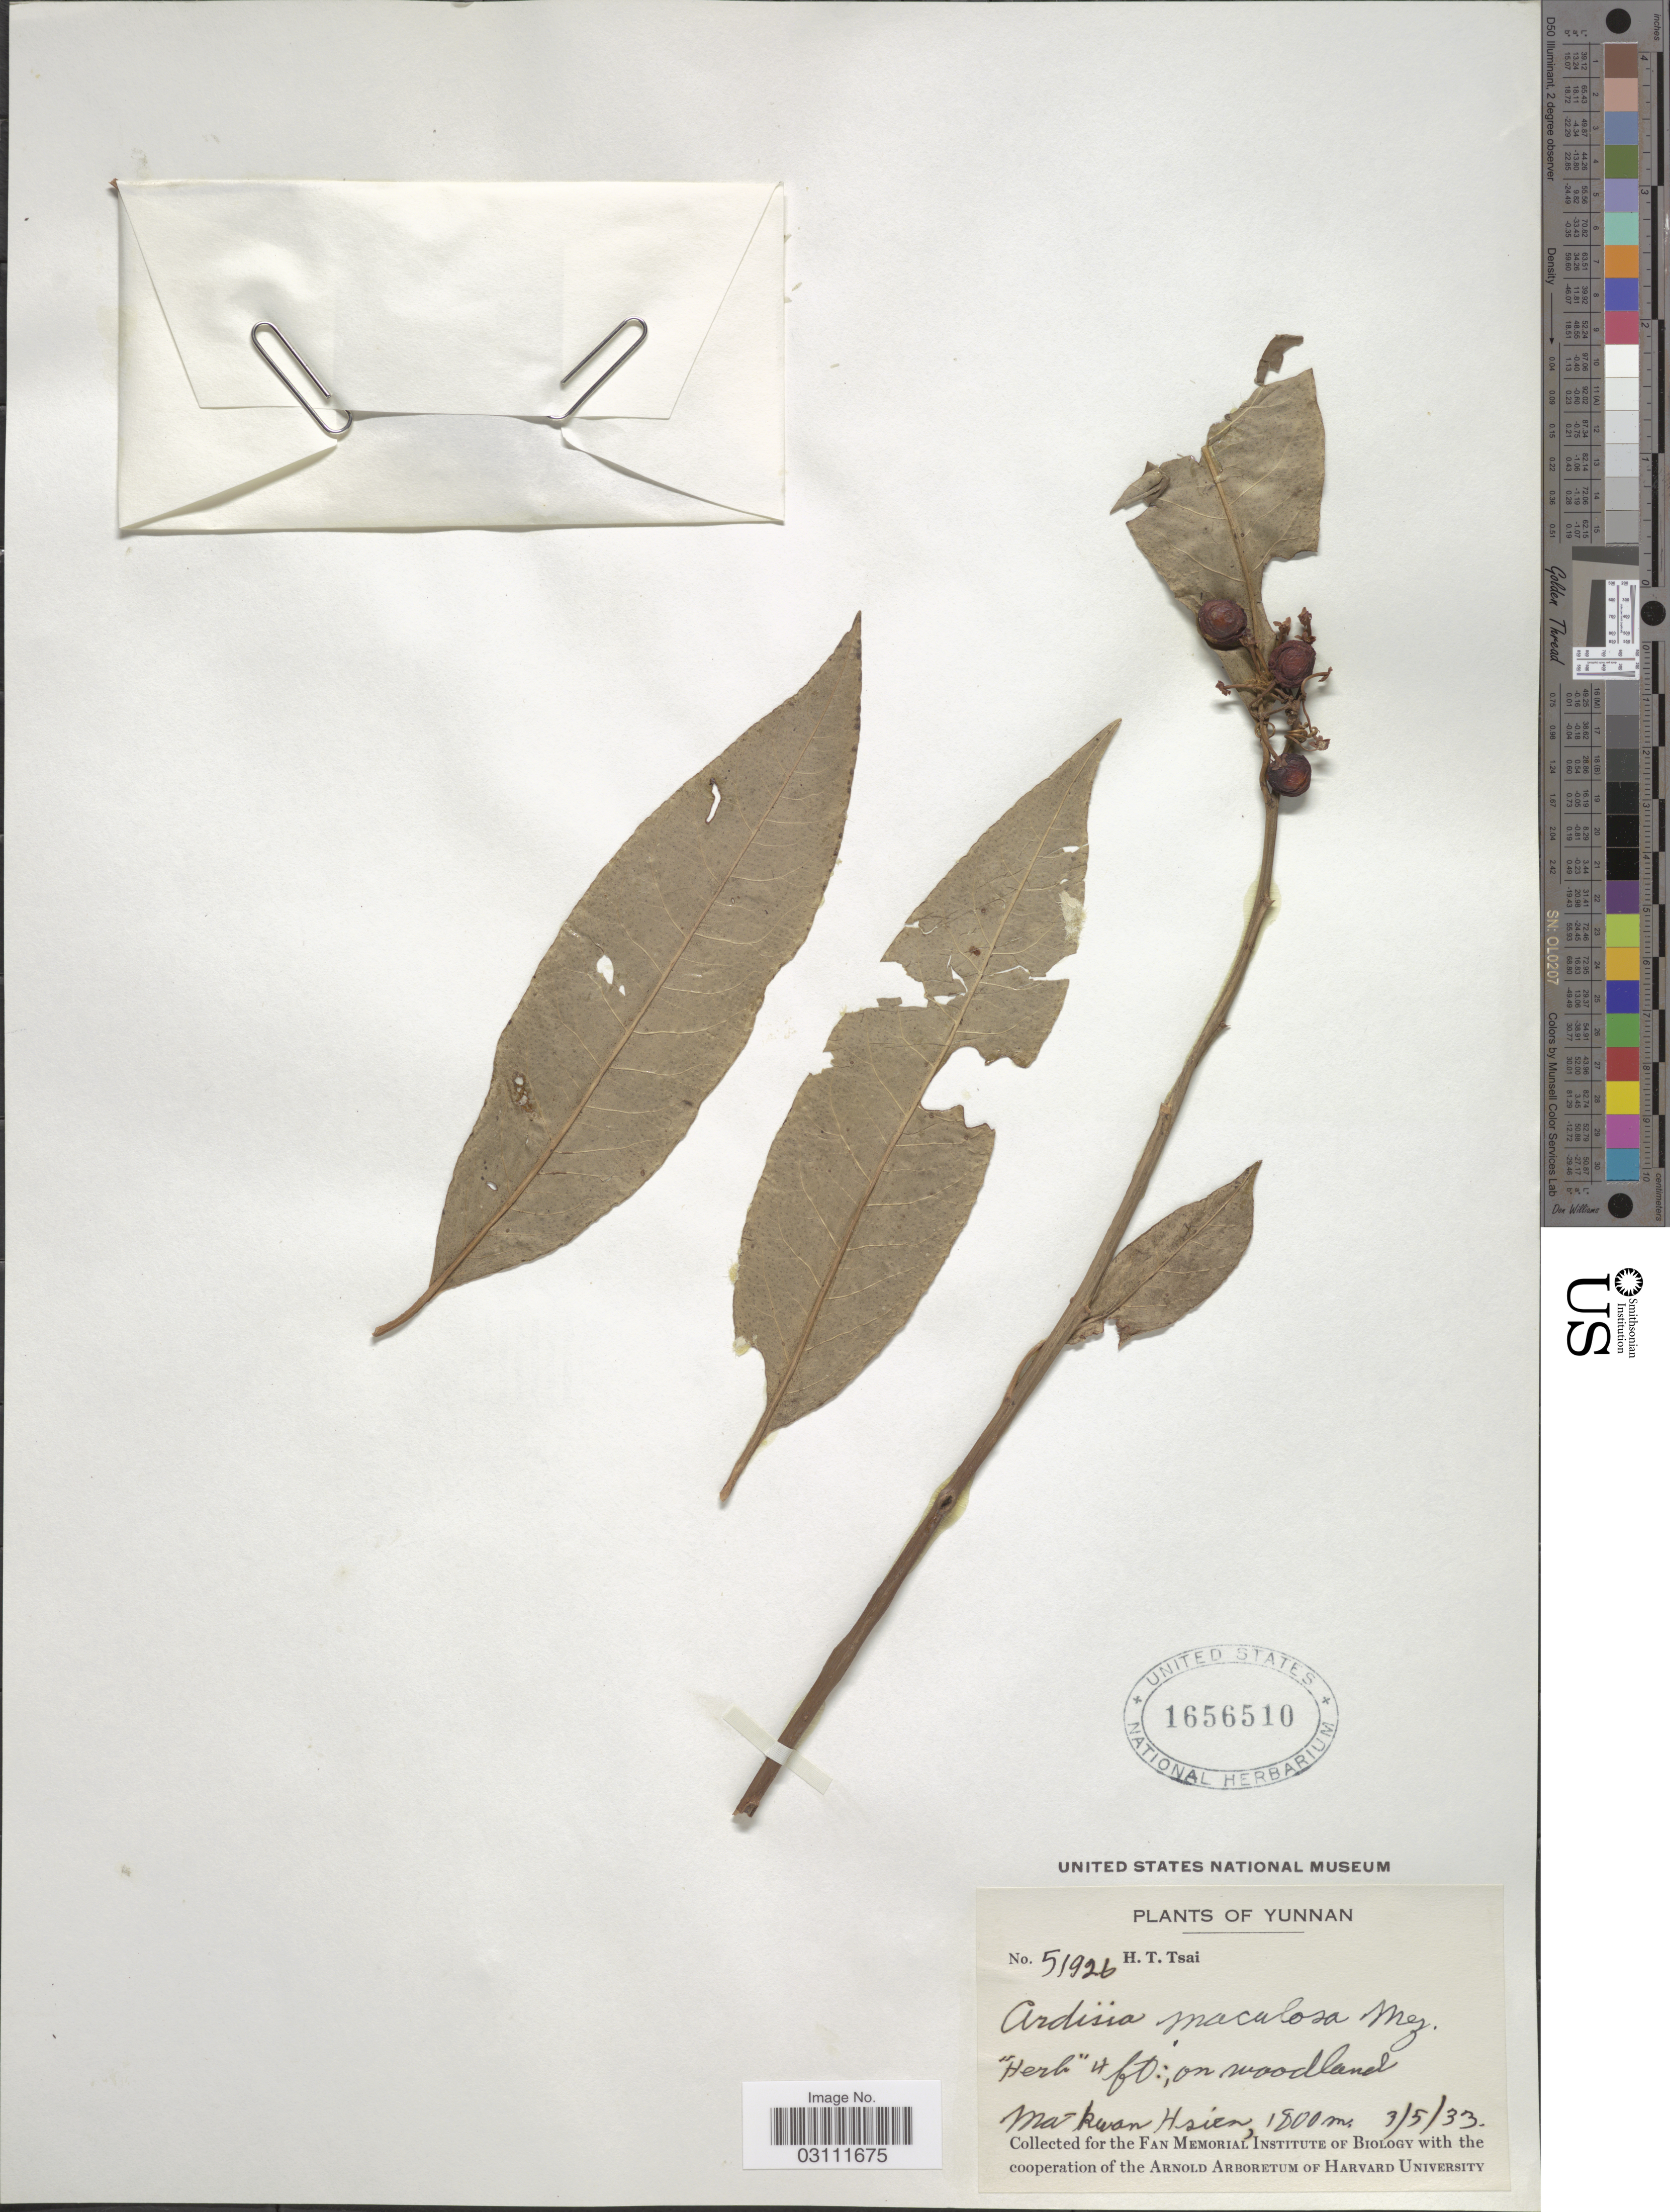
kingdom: Plantae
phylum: Tracheophyta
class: Magnoliopsida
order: Ericales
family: Primulaceae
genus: Ardisia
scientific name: Ardisia maculosa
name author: Mez in Engl.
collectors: H. Tsai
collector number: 51926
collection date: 1933-05-03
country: China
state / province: Yunnan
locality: Ma kwan Hsien.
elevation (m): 1800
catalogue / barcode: US 1656510